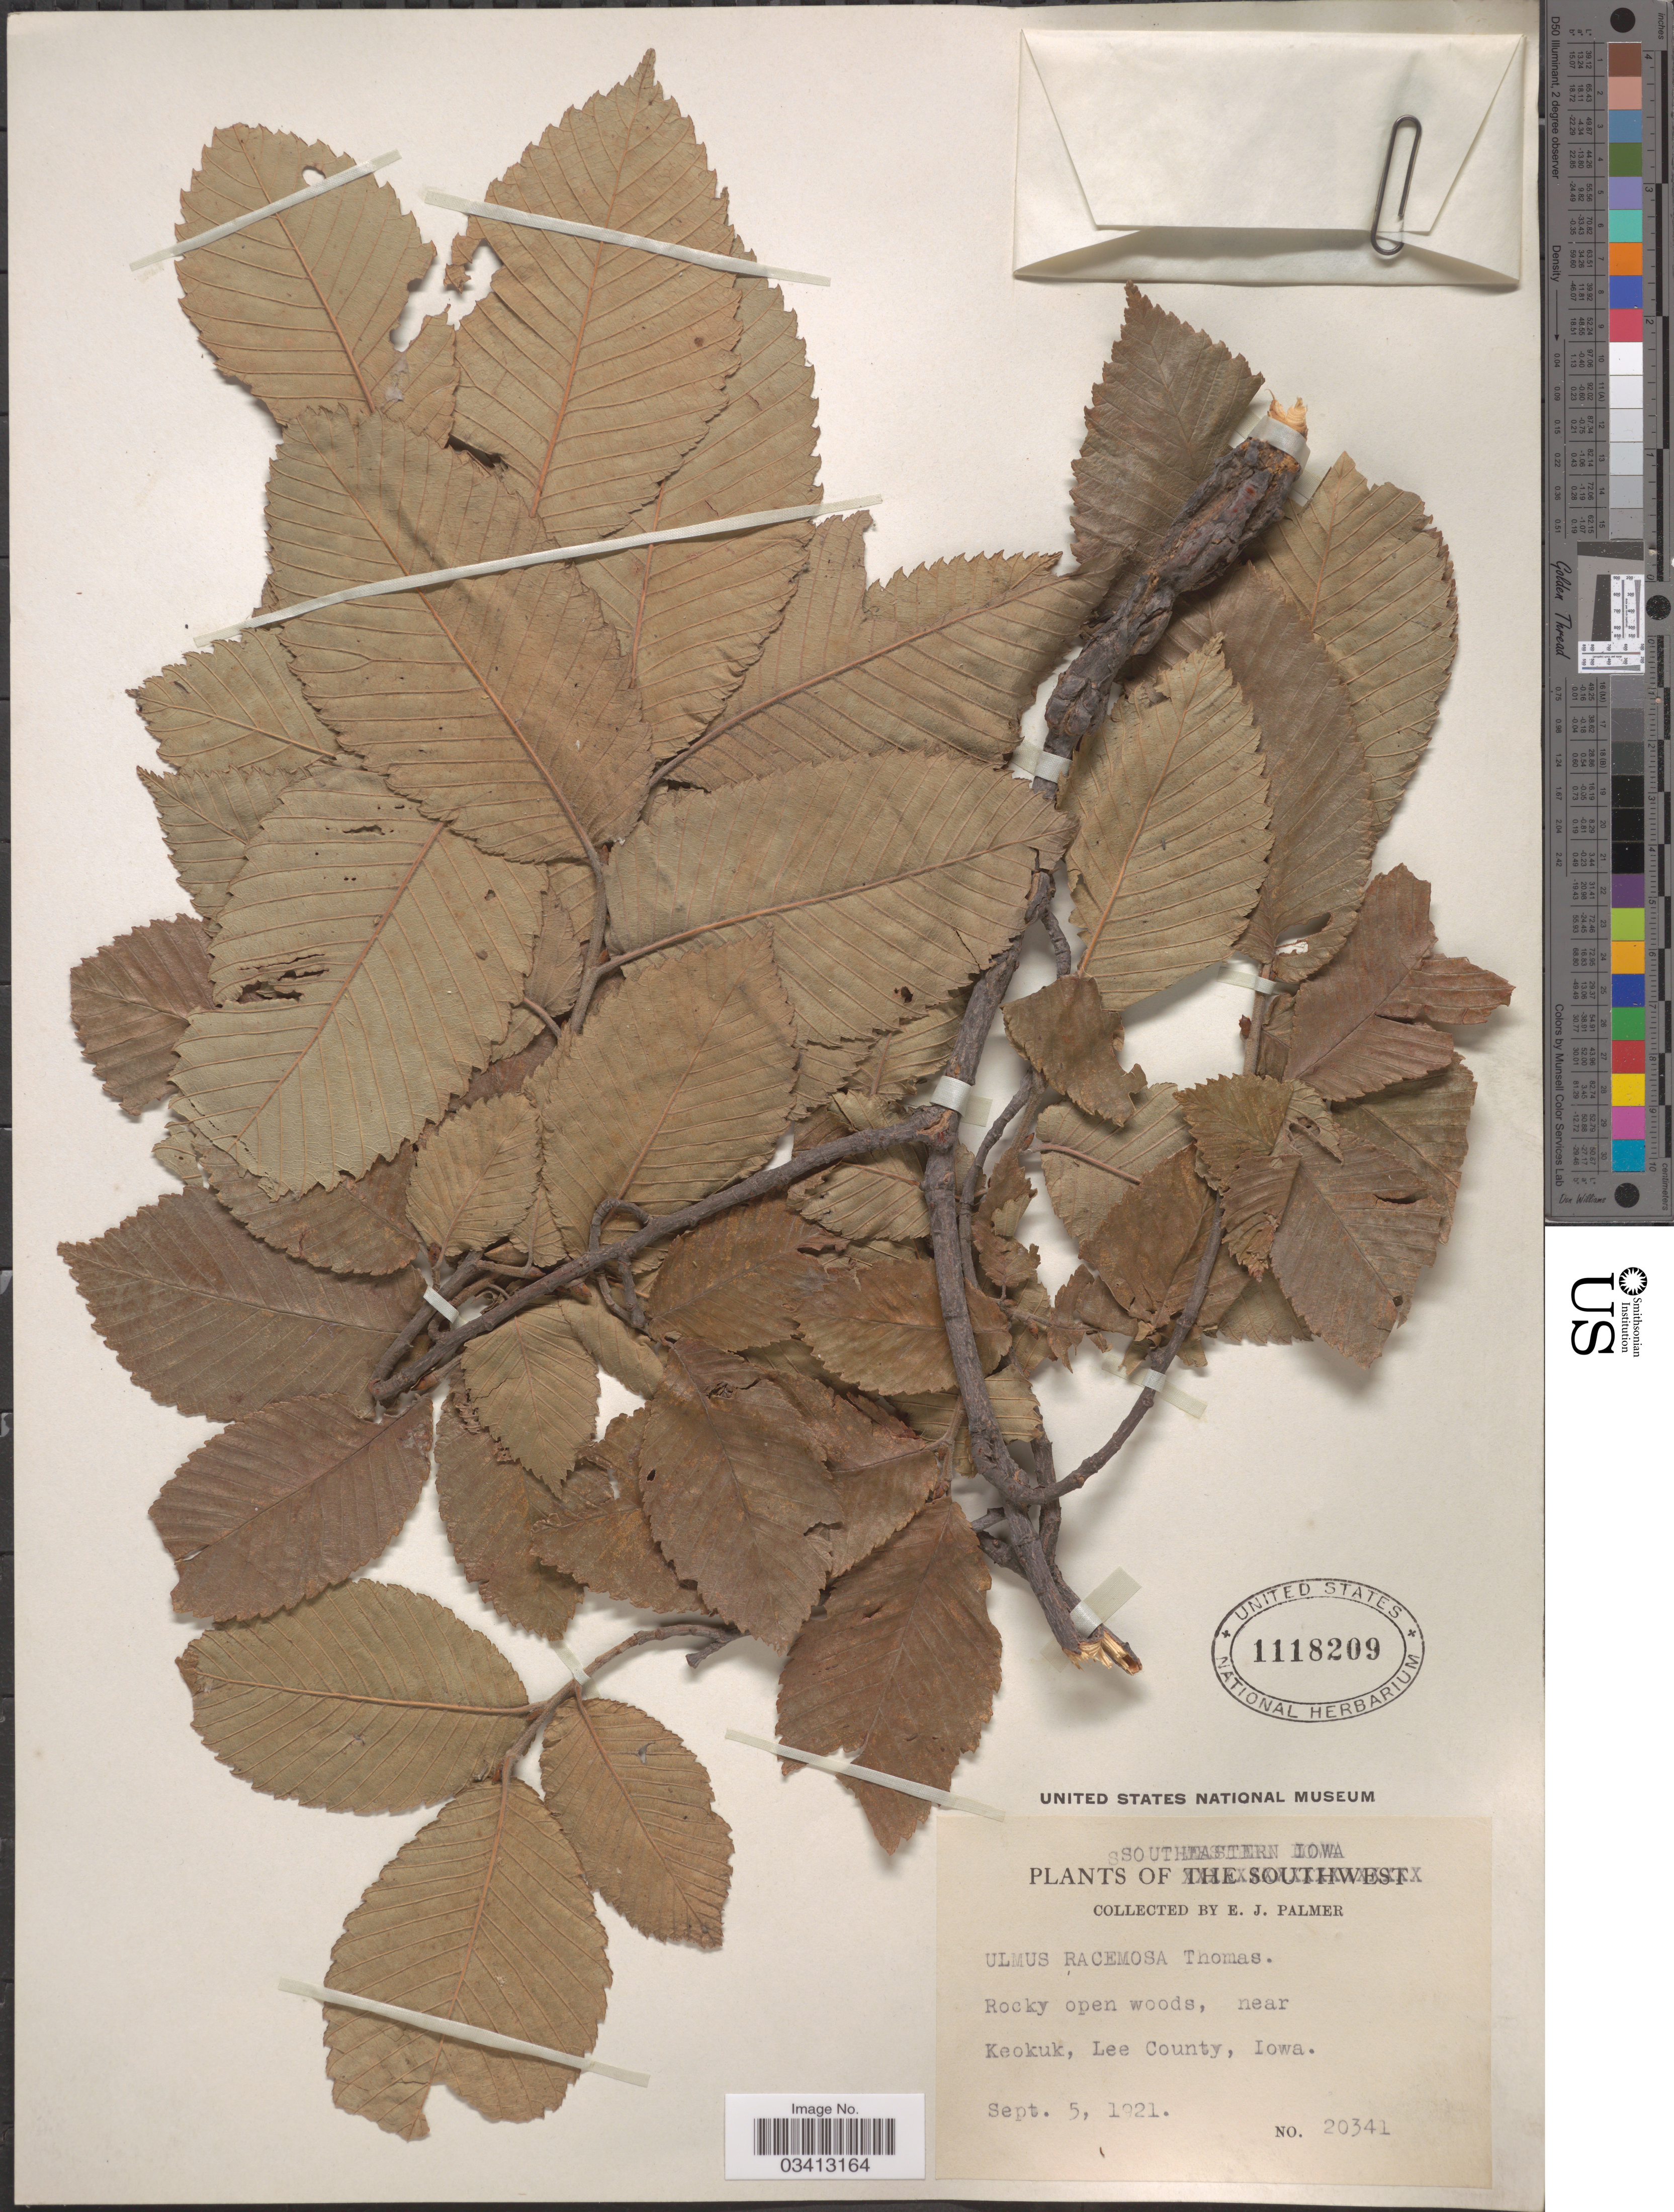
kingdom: Plantae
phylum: Tracheophyta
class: Magnoliopsida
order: Rosales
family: Ulmaceae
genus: Ulmus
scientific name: Ulmus thomasii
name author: Sarg.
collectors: E. J. Palmer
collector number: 2034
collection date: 1921-09-05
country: United States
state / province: Iowa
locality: Southeastern Iowa. Near Keokuk, Lee County.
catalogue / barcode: US 1118209